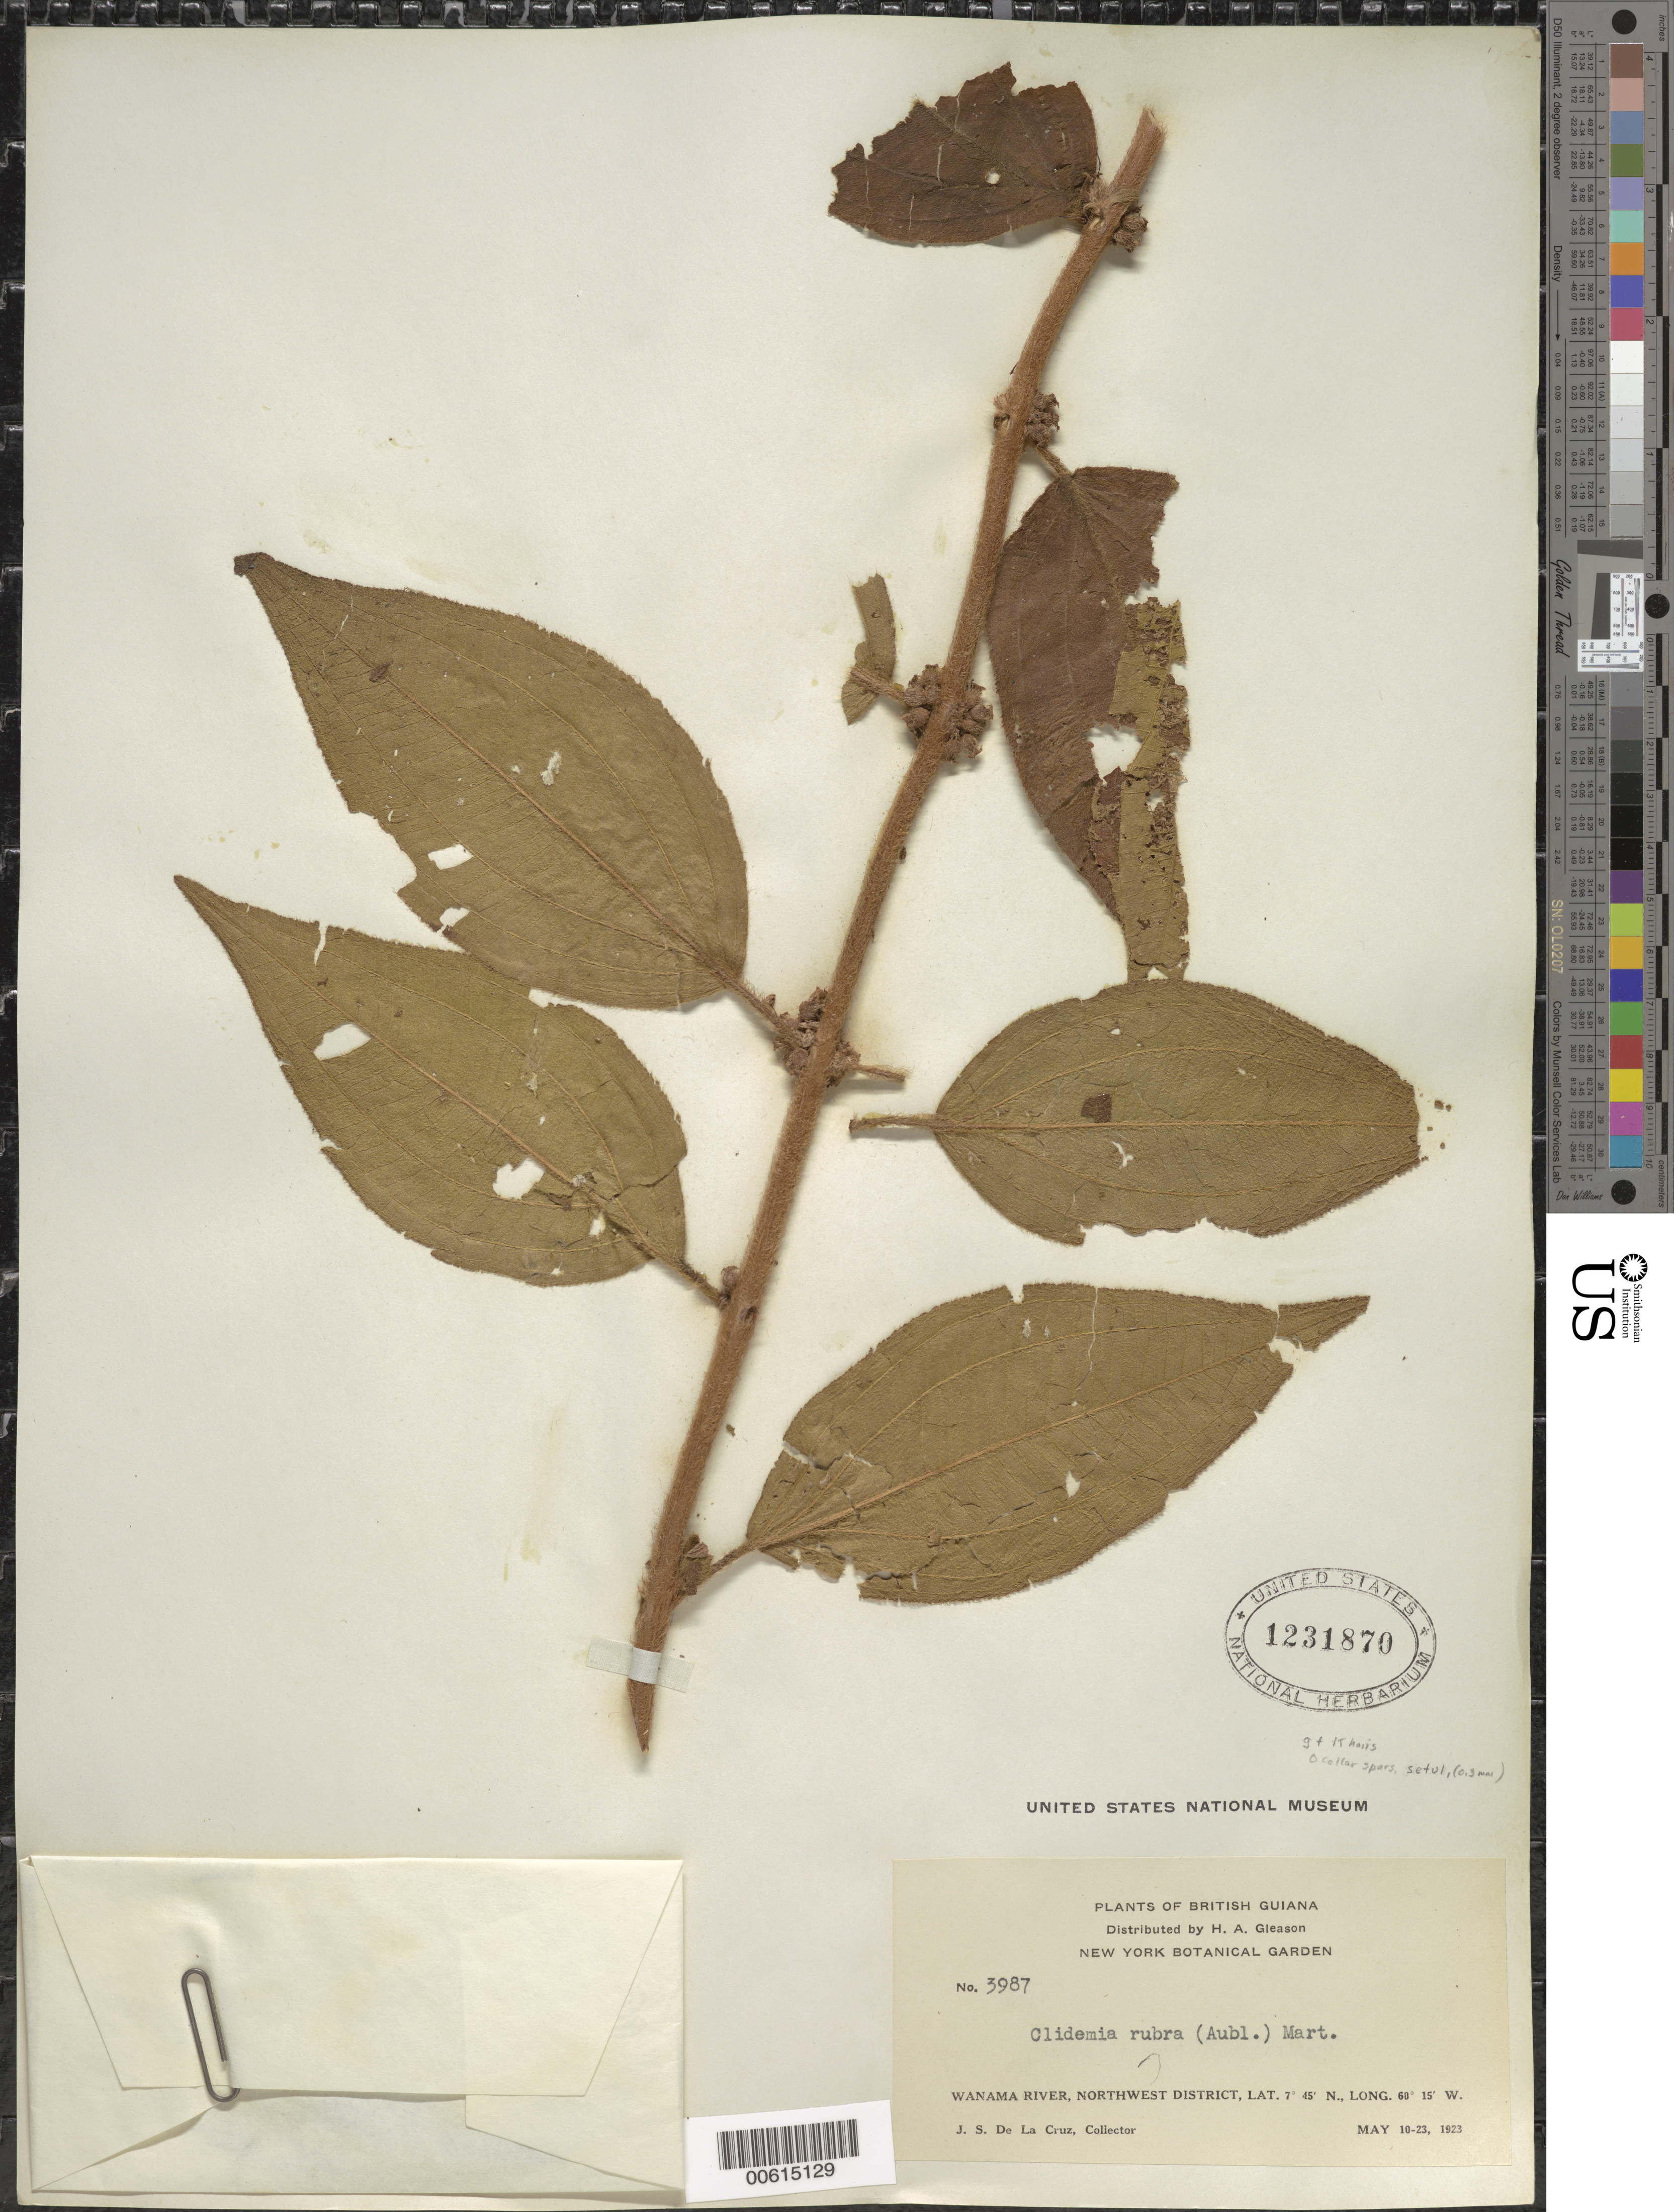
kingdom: Plantae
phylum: Tracheophyta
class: Magnoliopsida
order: Myrtales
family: Melastomataceae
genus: Clidemia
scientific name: Clidemia rubra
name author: (Aubl.) Mart.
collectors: J. S. de la Cruz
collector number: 3987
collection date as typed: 10-May-23 to 23-May-23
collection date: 1923-05-10/1923-05-23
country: Guyana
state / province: Barima-Waini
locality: Wanama R., NW District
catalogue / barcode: US 1231870